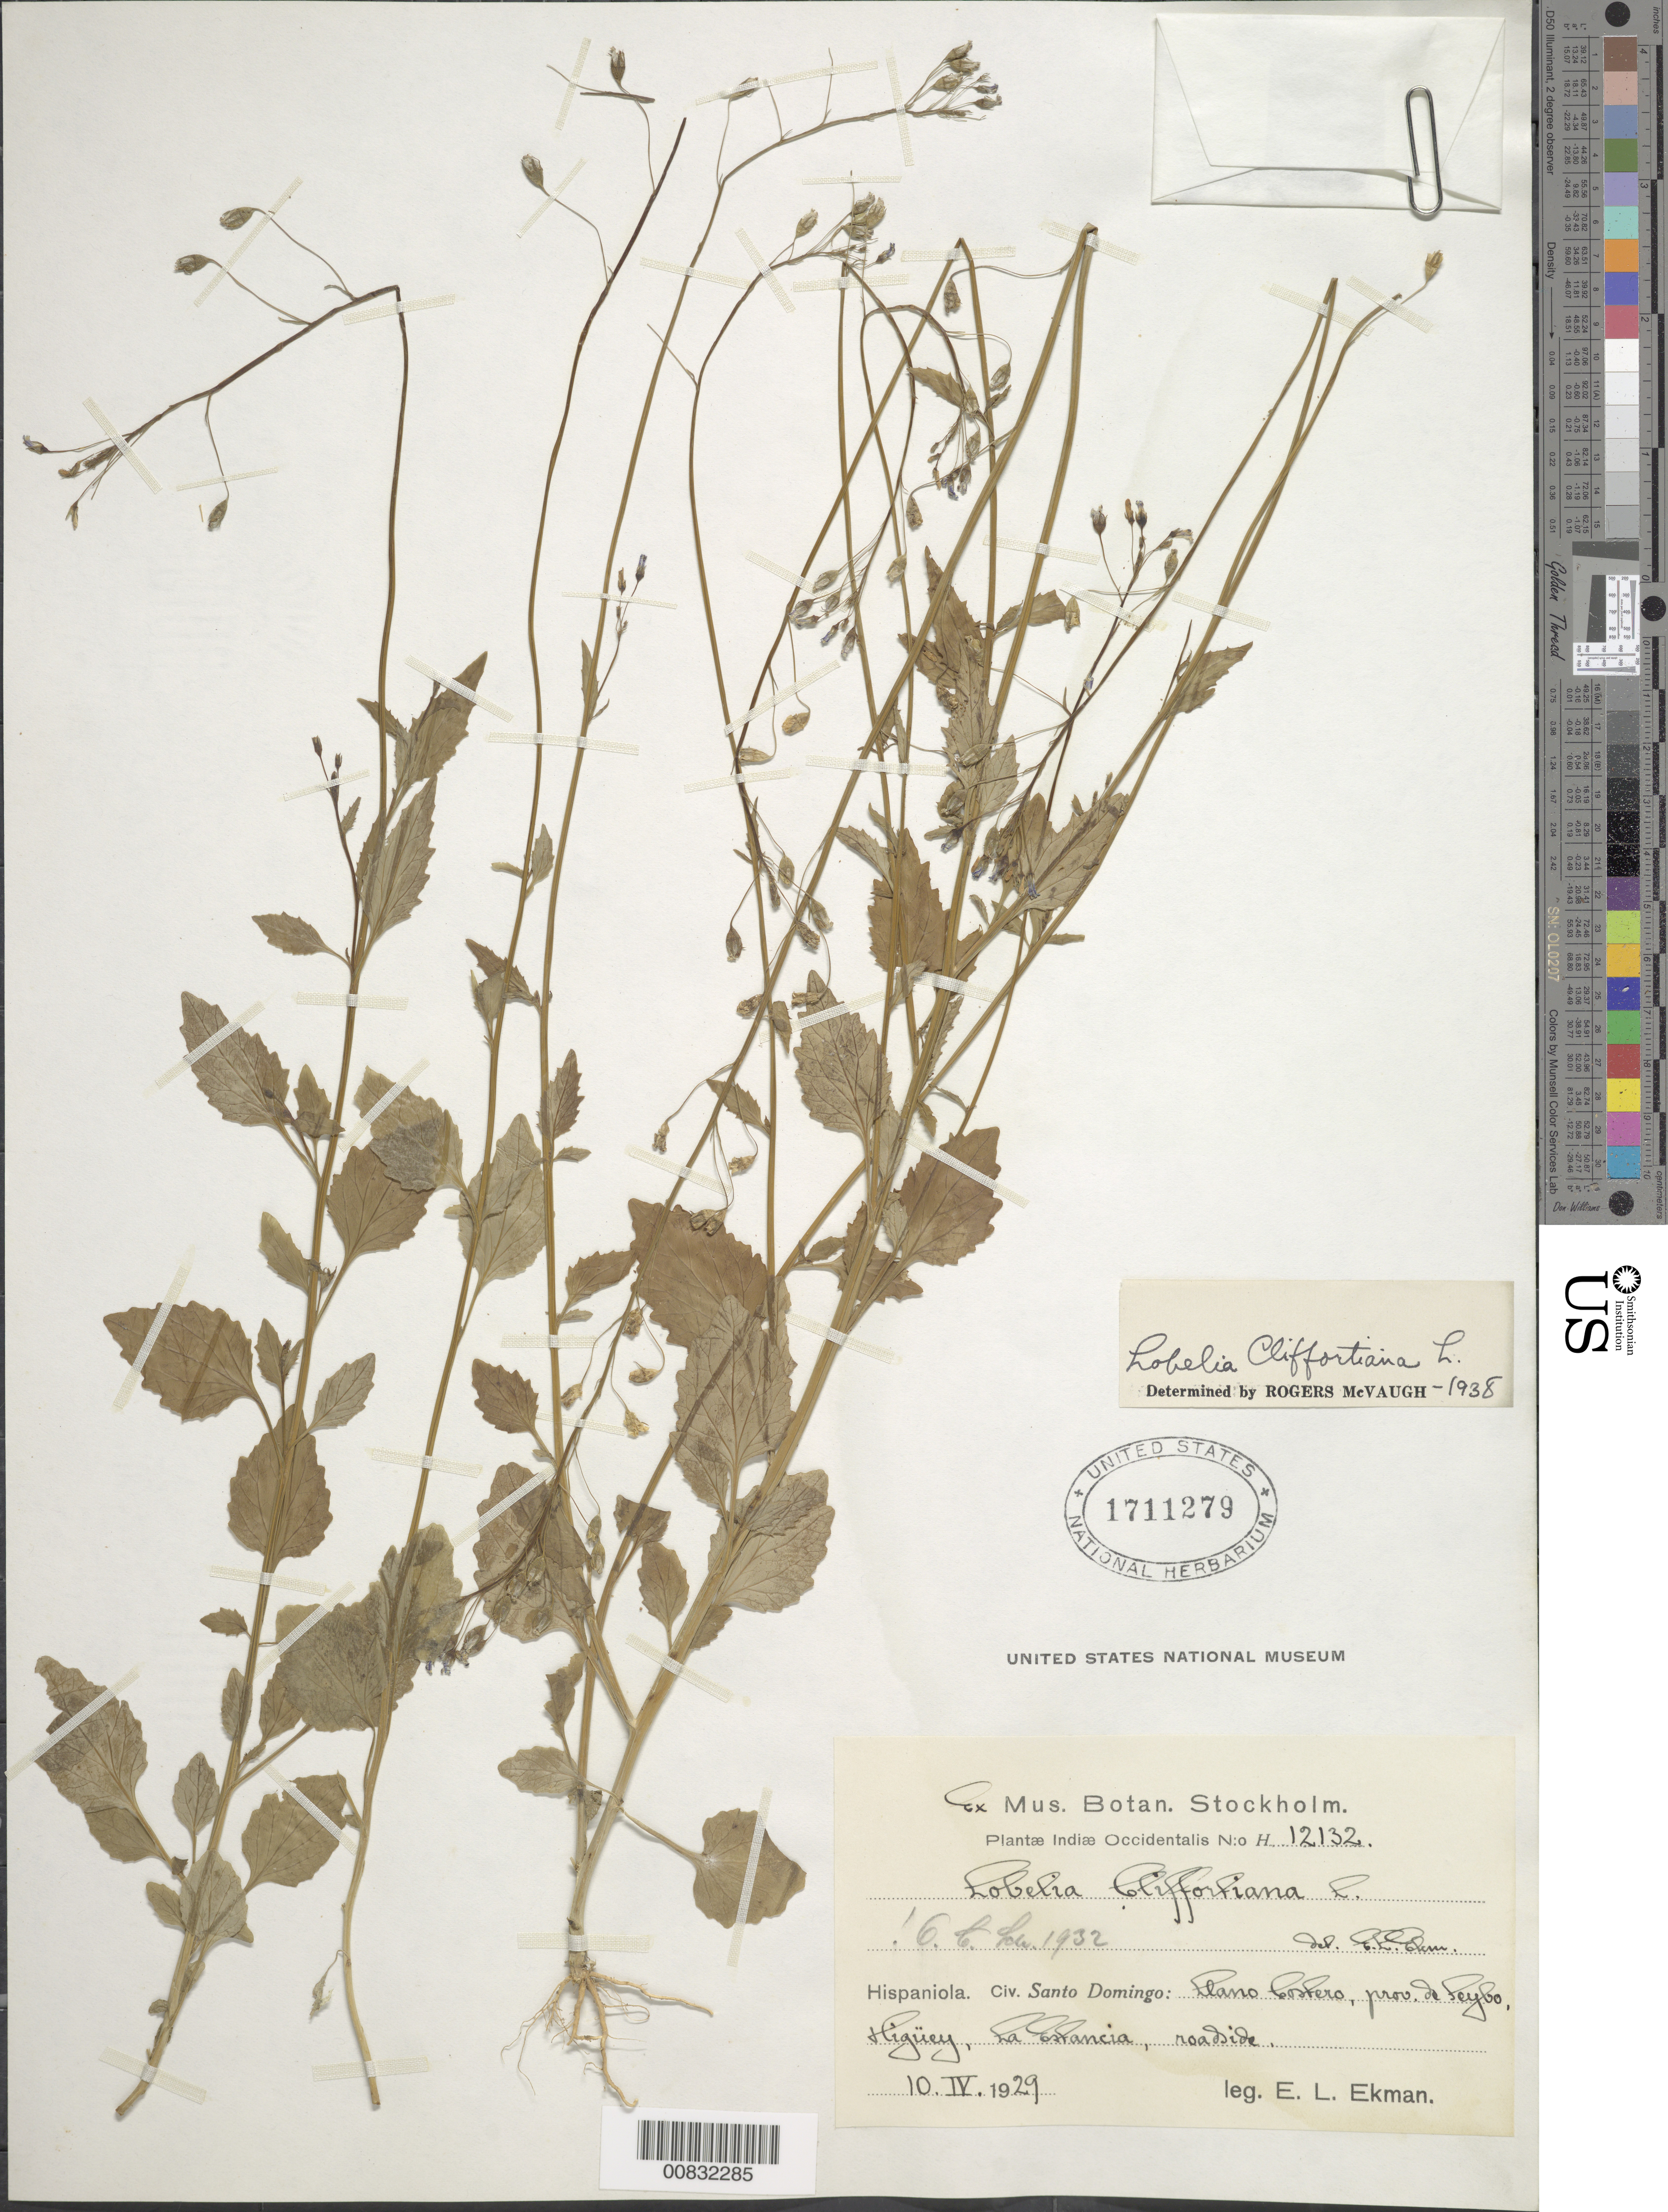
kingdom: Plantae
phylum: Tracheophyta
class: Magnoliopsida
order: Asterales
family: Campanulaceae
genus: Lobelia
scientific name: Lobelia cliffortiana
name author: L.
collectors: E. L. Ekman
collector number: H 12131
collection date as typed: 10 Apr 1929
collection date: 1929-04-10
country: Dominican Republic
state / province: El Seibo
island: Hispaniola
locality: Llano Costero, Higüey, La Estancia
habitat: Roadside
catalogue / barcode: US 1711279